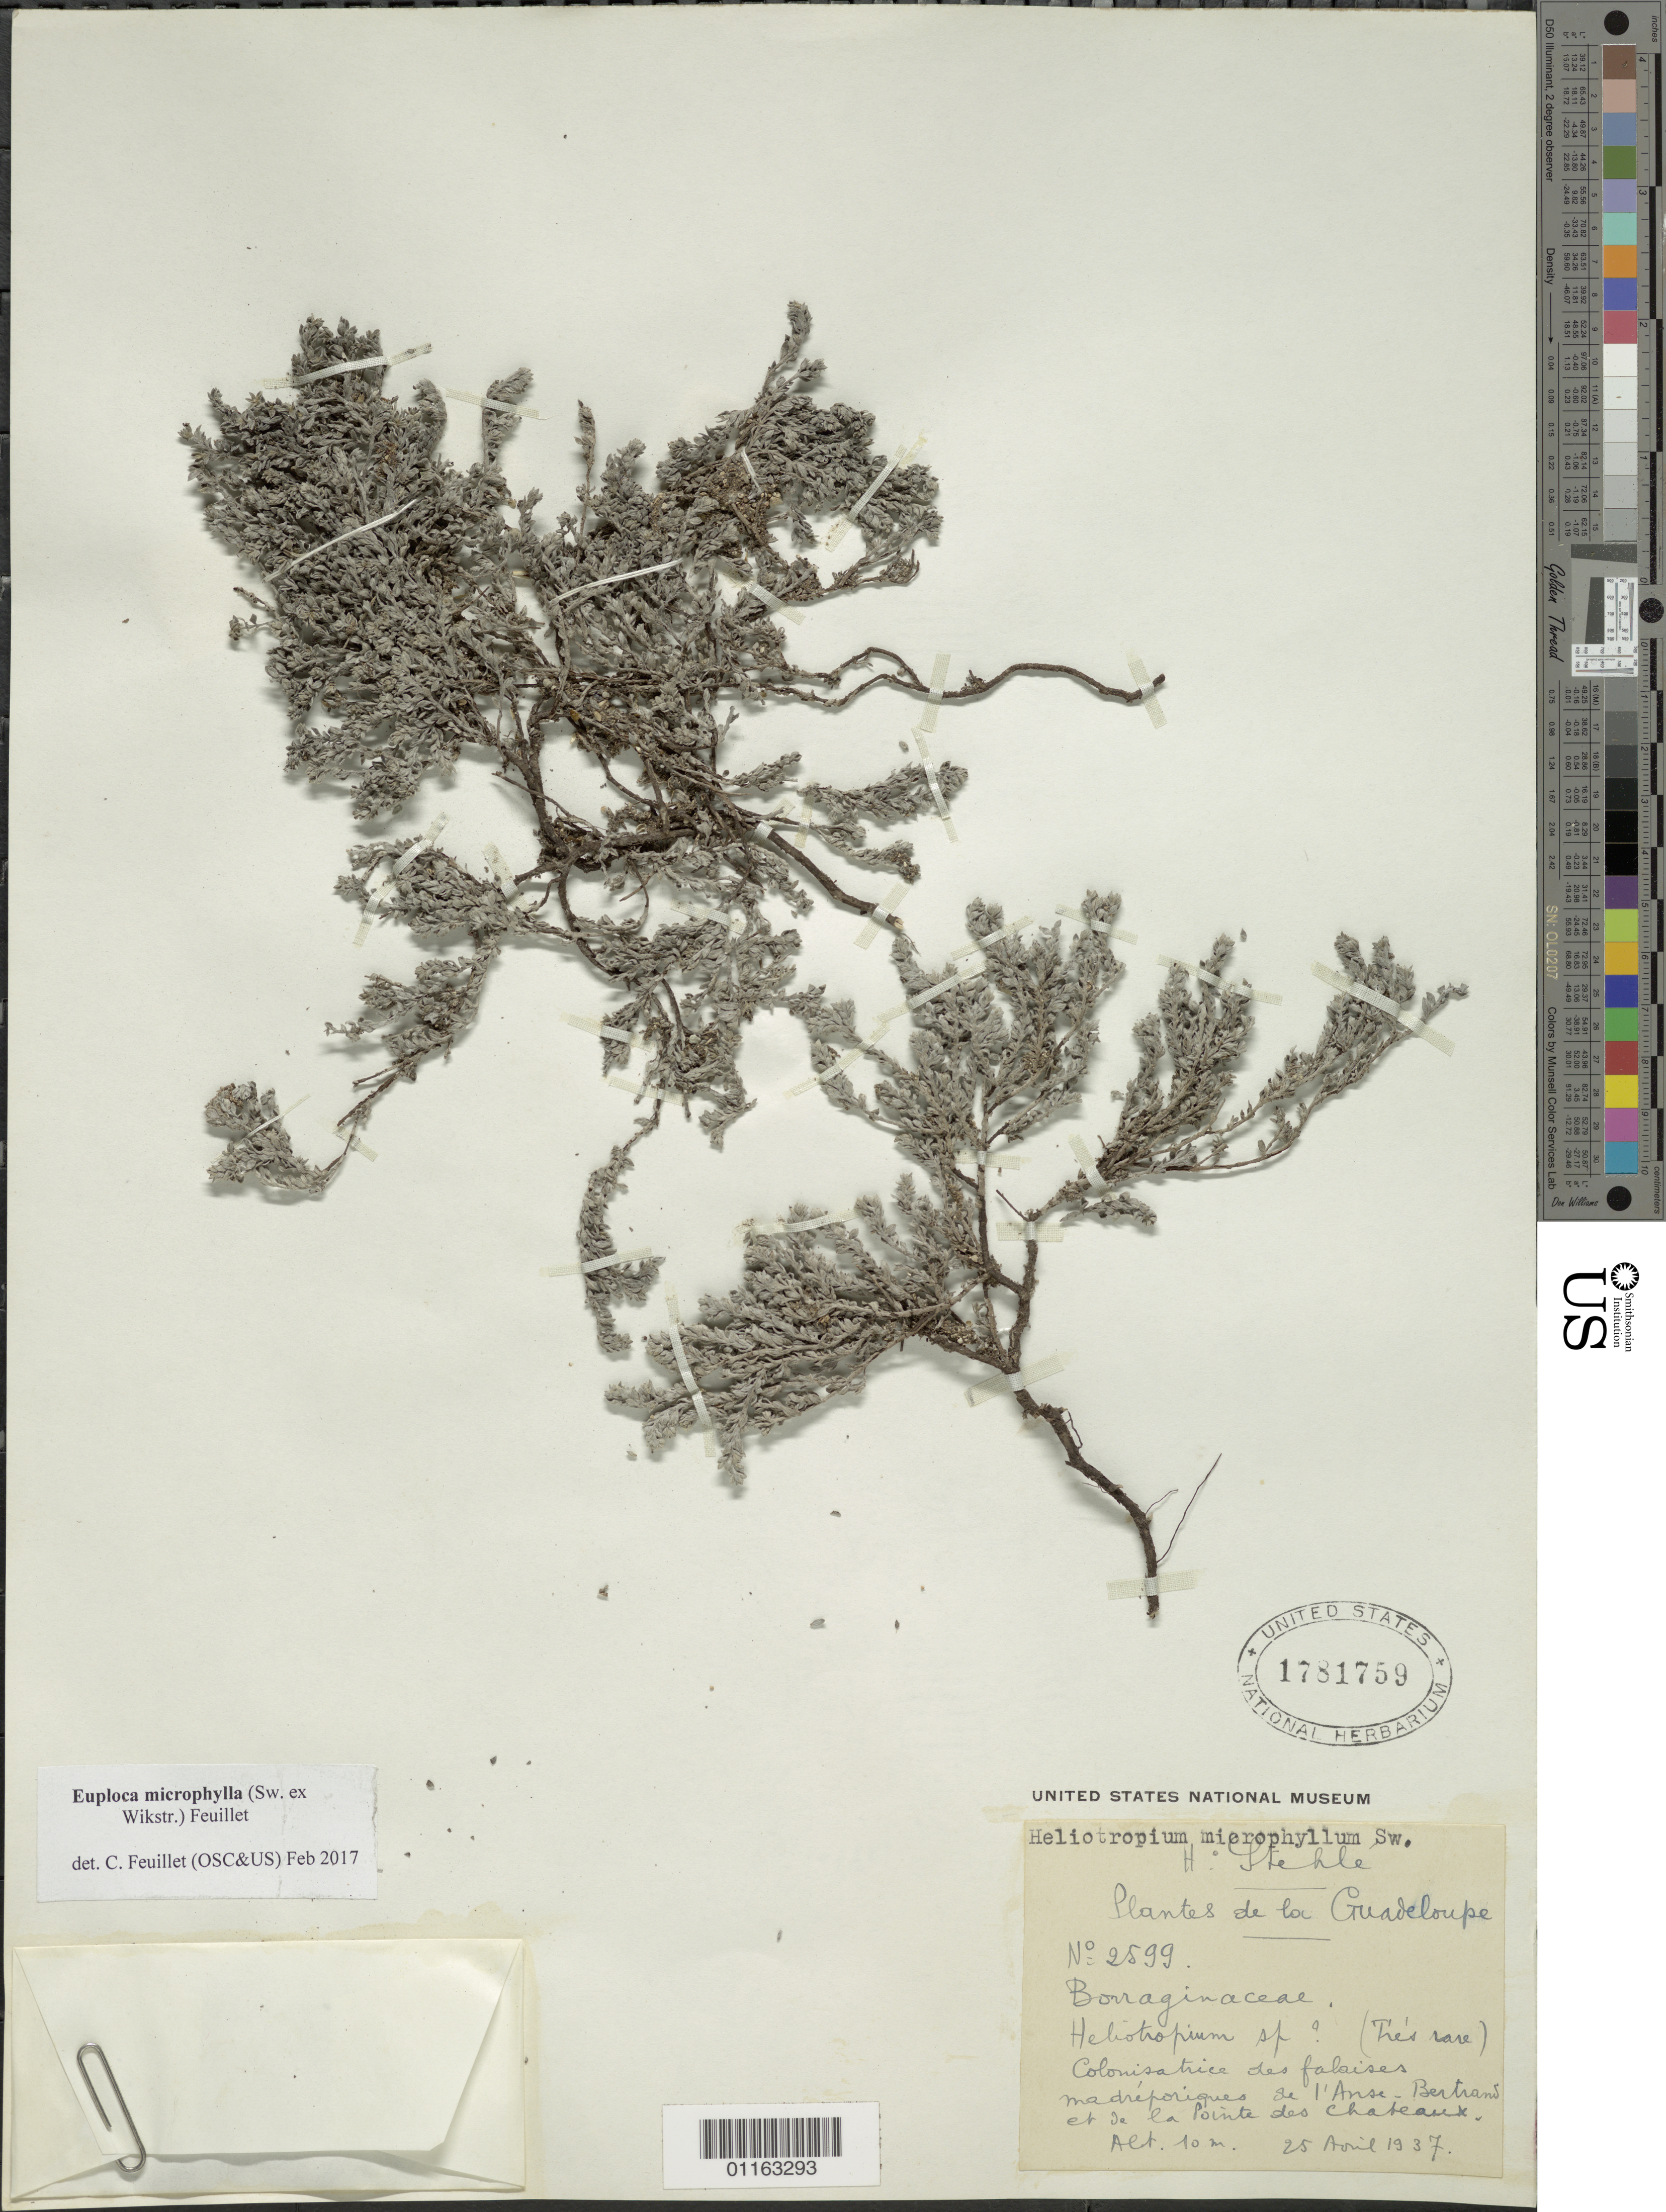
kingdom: Plantae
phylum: Tracheophyta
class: Magnoliopsida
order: Boraginales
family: Heliotropiaceae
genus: Euploca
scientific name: Euploca microphylla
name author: (Sw. & Wikstr.) Feuillet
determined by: Feuillet, C.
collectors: H. Stehlé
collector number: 2599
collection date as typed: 25 Apr 1937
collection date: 1937-04-25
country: Guadeloupe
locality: De l'Anse-Bertrand et de la Pointe des Chateaux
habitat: Colonisatrice des falaises madréporigues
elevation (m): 10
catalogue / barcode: US 1781759